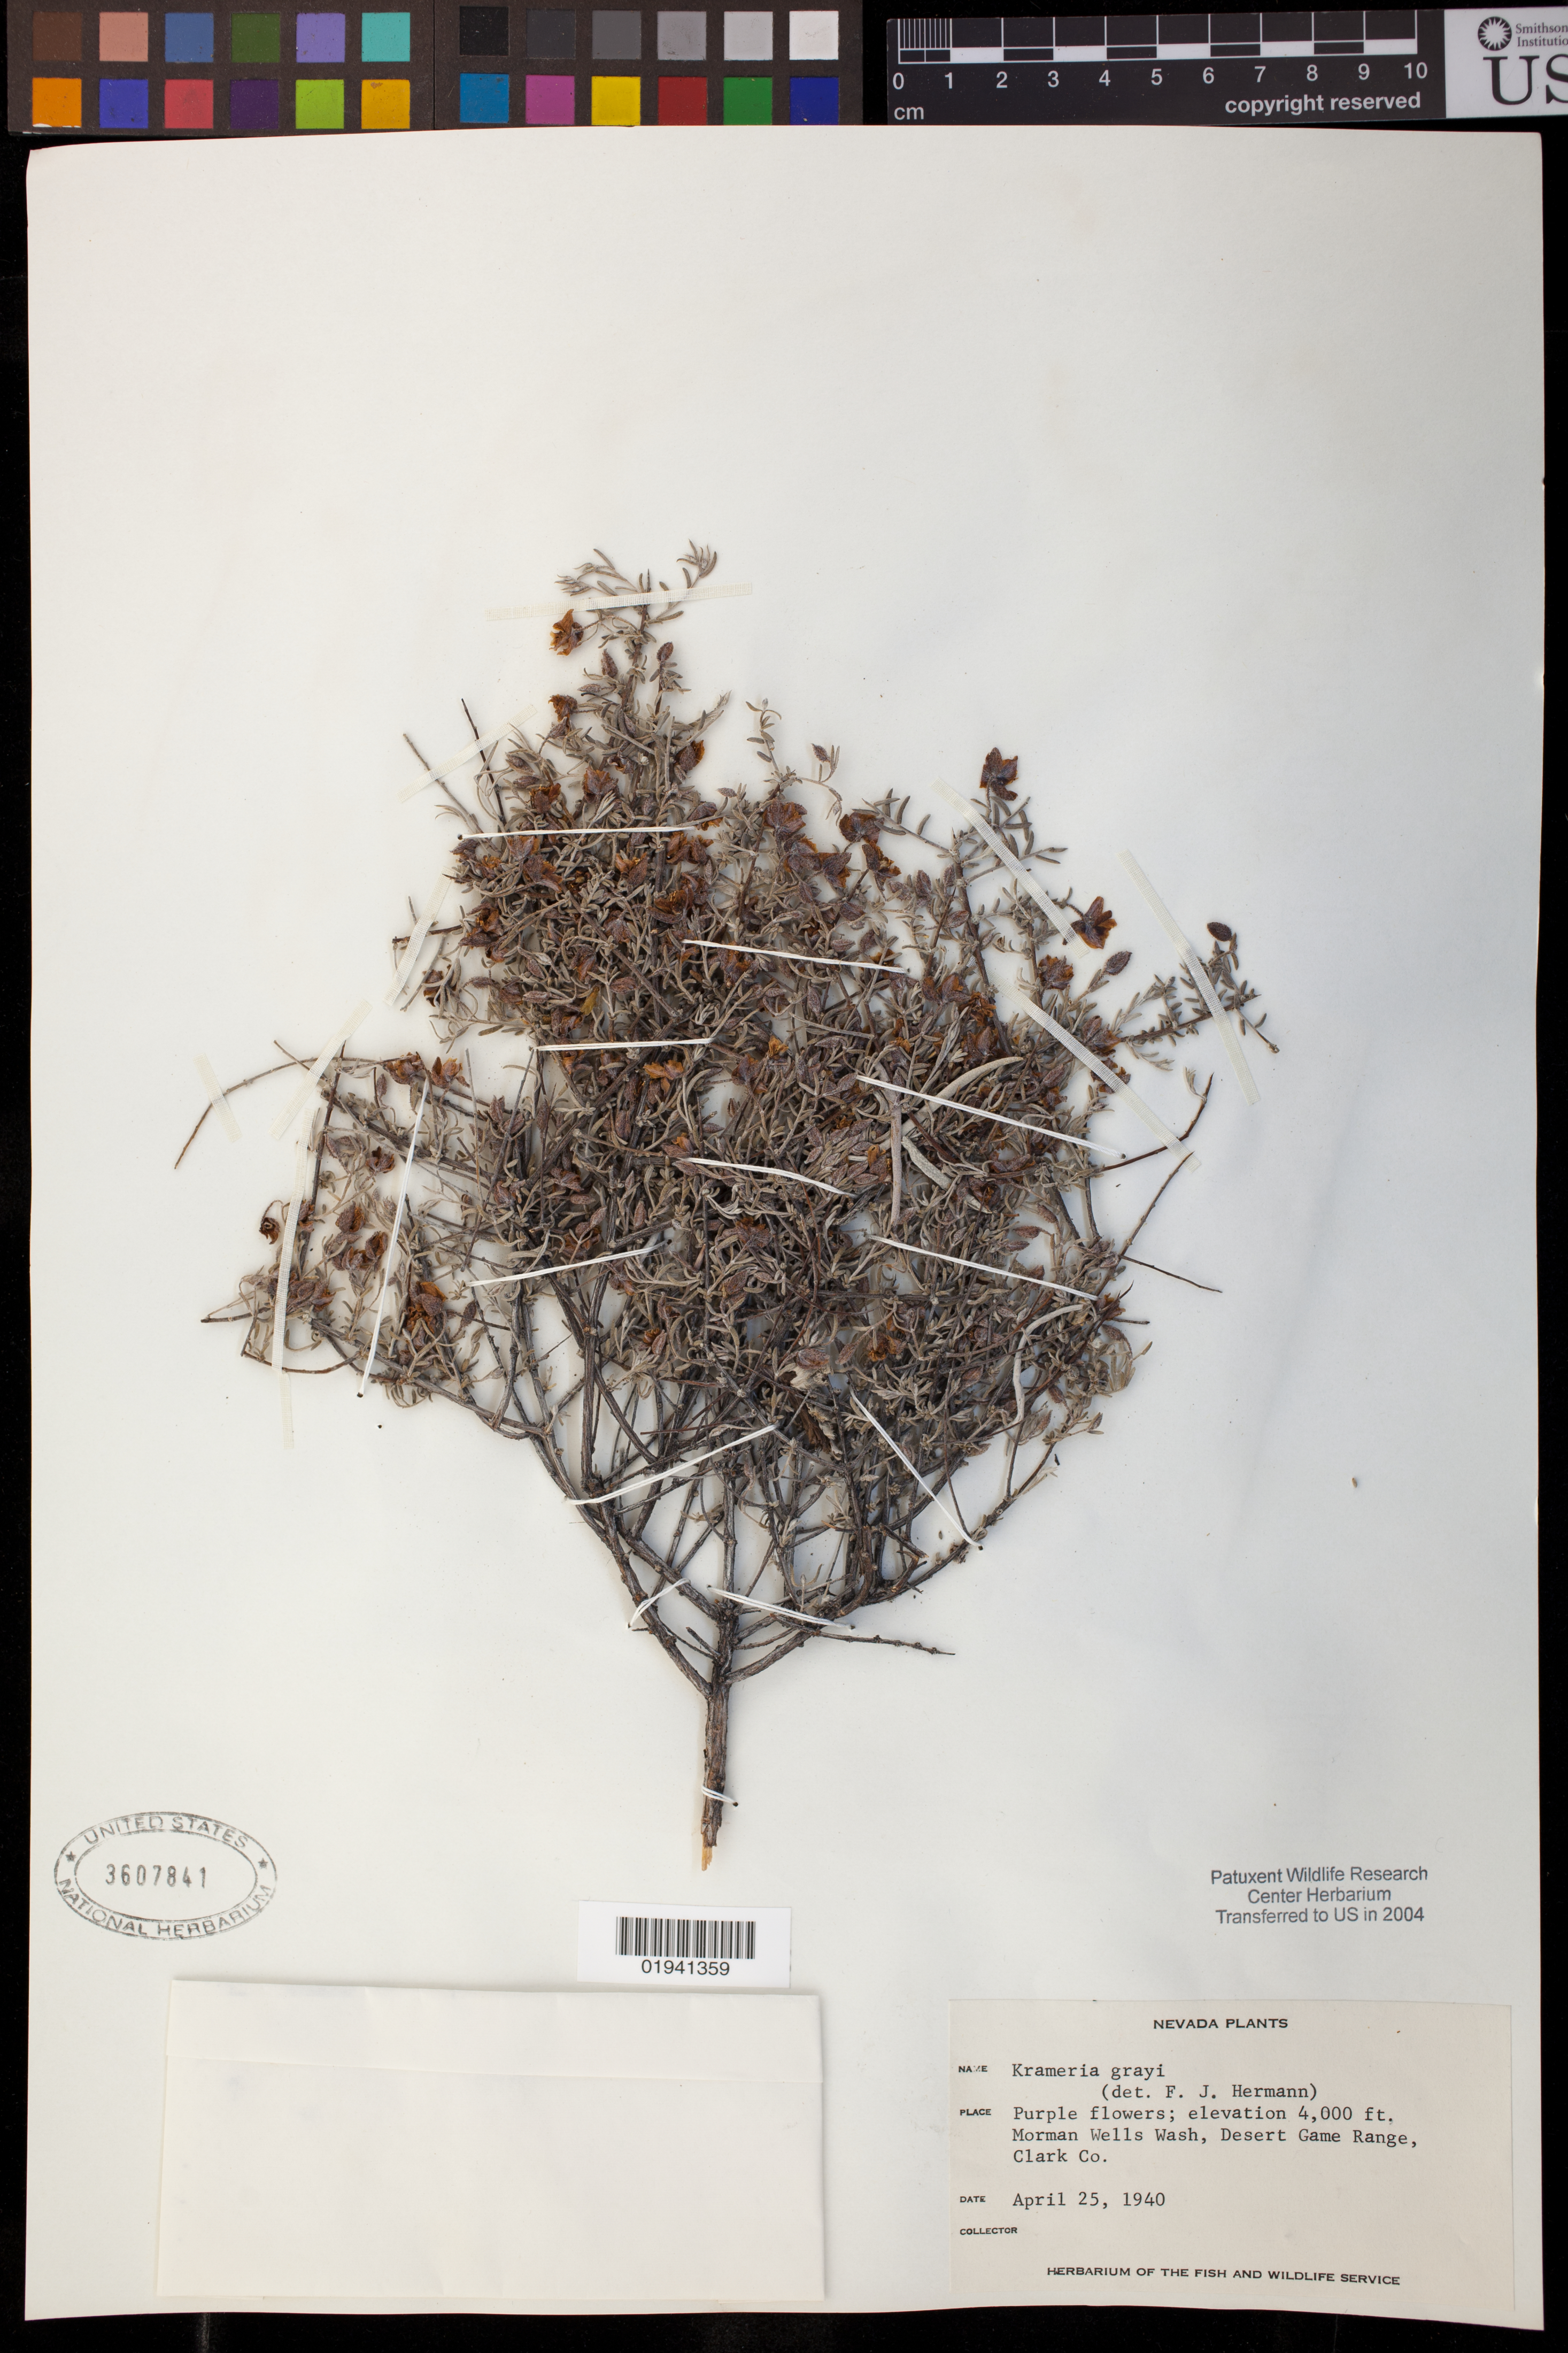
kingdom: Plantae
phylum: Tracheophyta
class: Magnoliopsida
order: Zygophyllales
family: Krameriaceae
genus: Krameria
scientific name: Krameria grayi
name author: Rose & J.H. Painter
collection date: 1940-04-25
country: United States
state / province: Nevada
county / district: Clark County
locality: Morman Wells Wash, Desert Game Range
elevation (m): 1219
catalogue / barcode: US 3607841